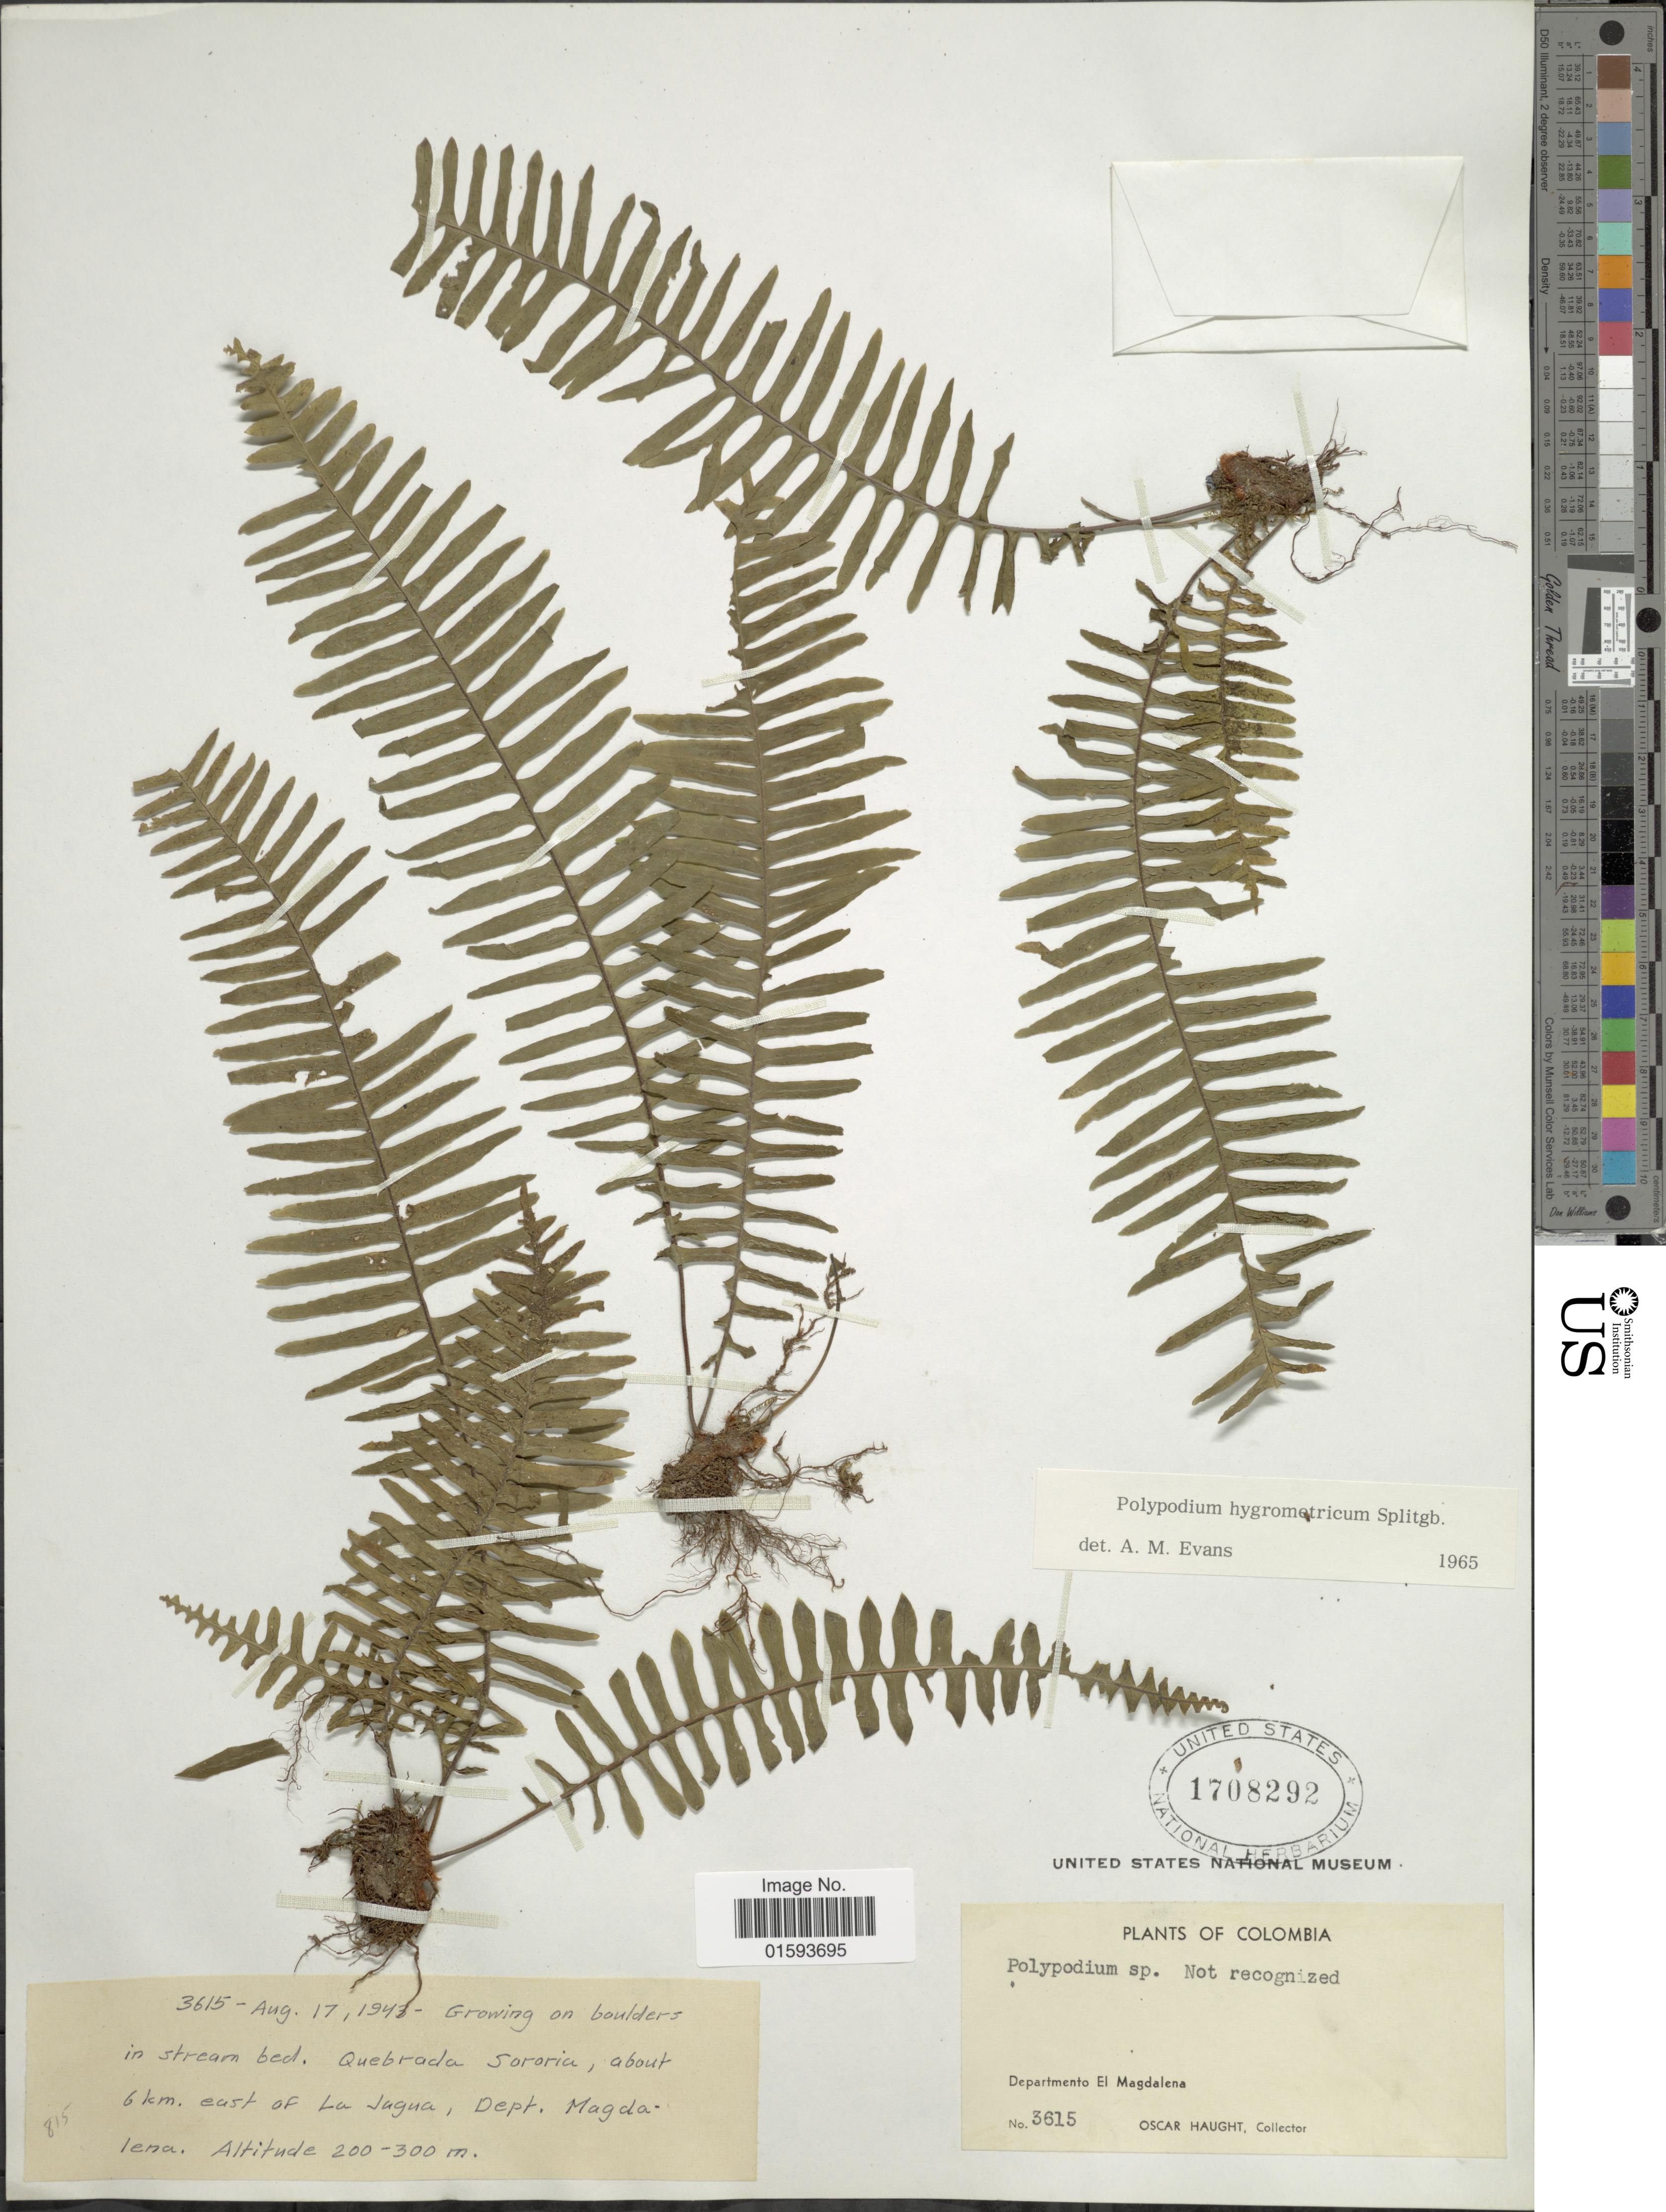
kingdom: Plantae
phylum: Tracheophyta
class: Polypodiopsida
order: Polypodiales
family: Polypodiaceae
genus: Pecluma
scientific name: Pecluma hygrometrica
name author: (Splitg.) M.G. Price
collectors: O. L. Haught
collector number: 3615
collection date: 1943-08-17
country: Colombia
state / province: Magdalena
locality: Departamento El Magdalena, Quebrada Sororia, about 6 km. east of La Jagua.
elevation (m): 200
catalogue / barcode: US 1708292